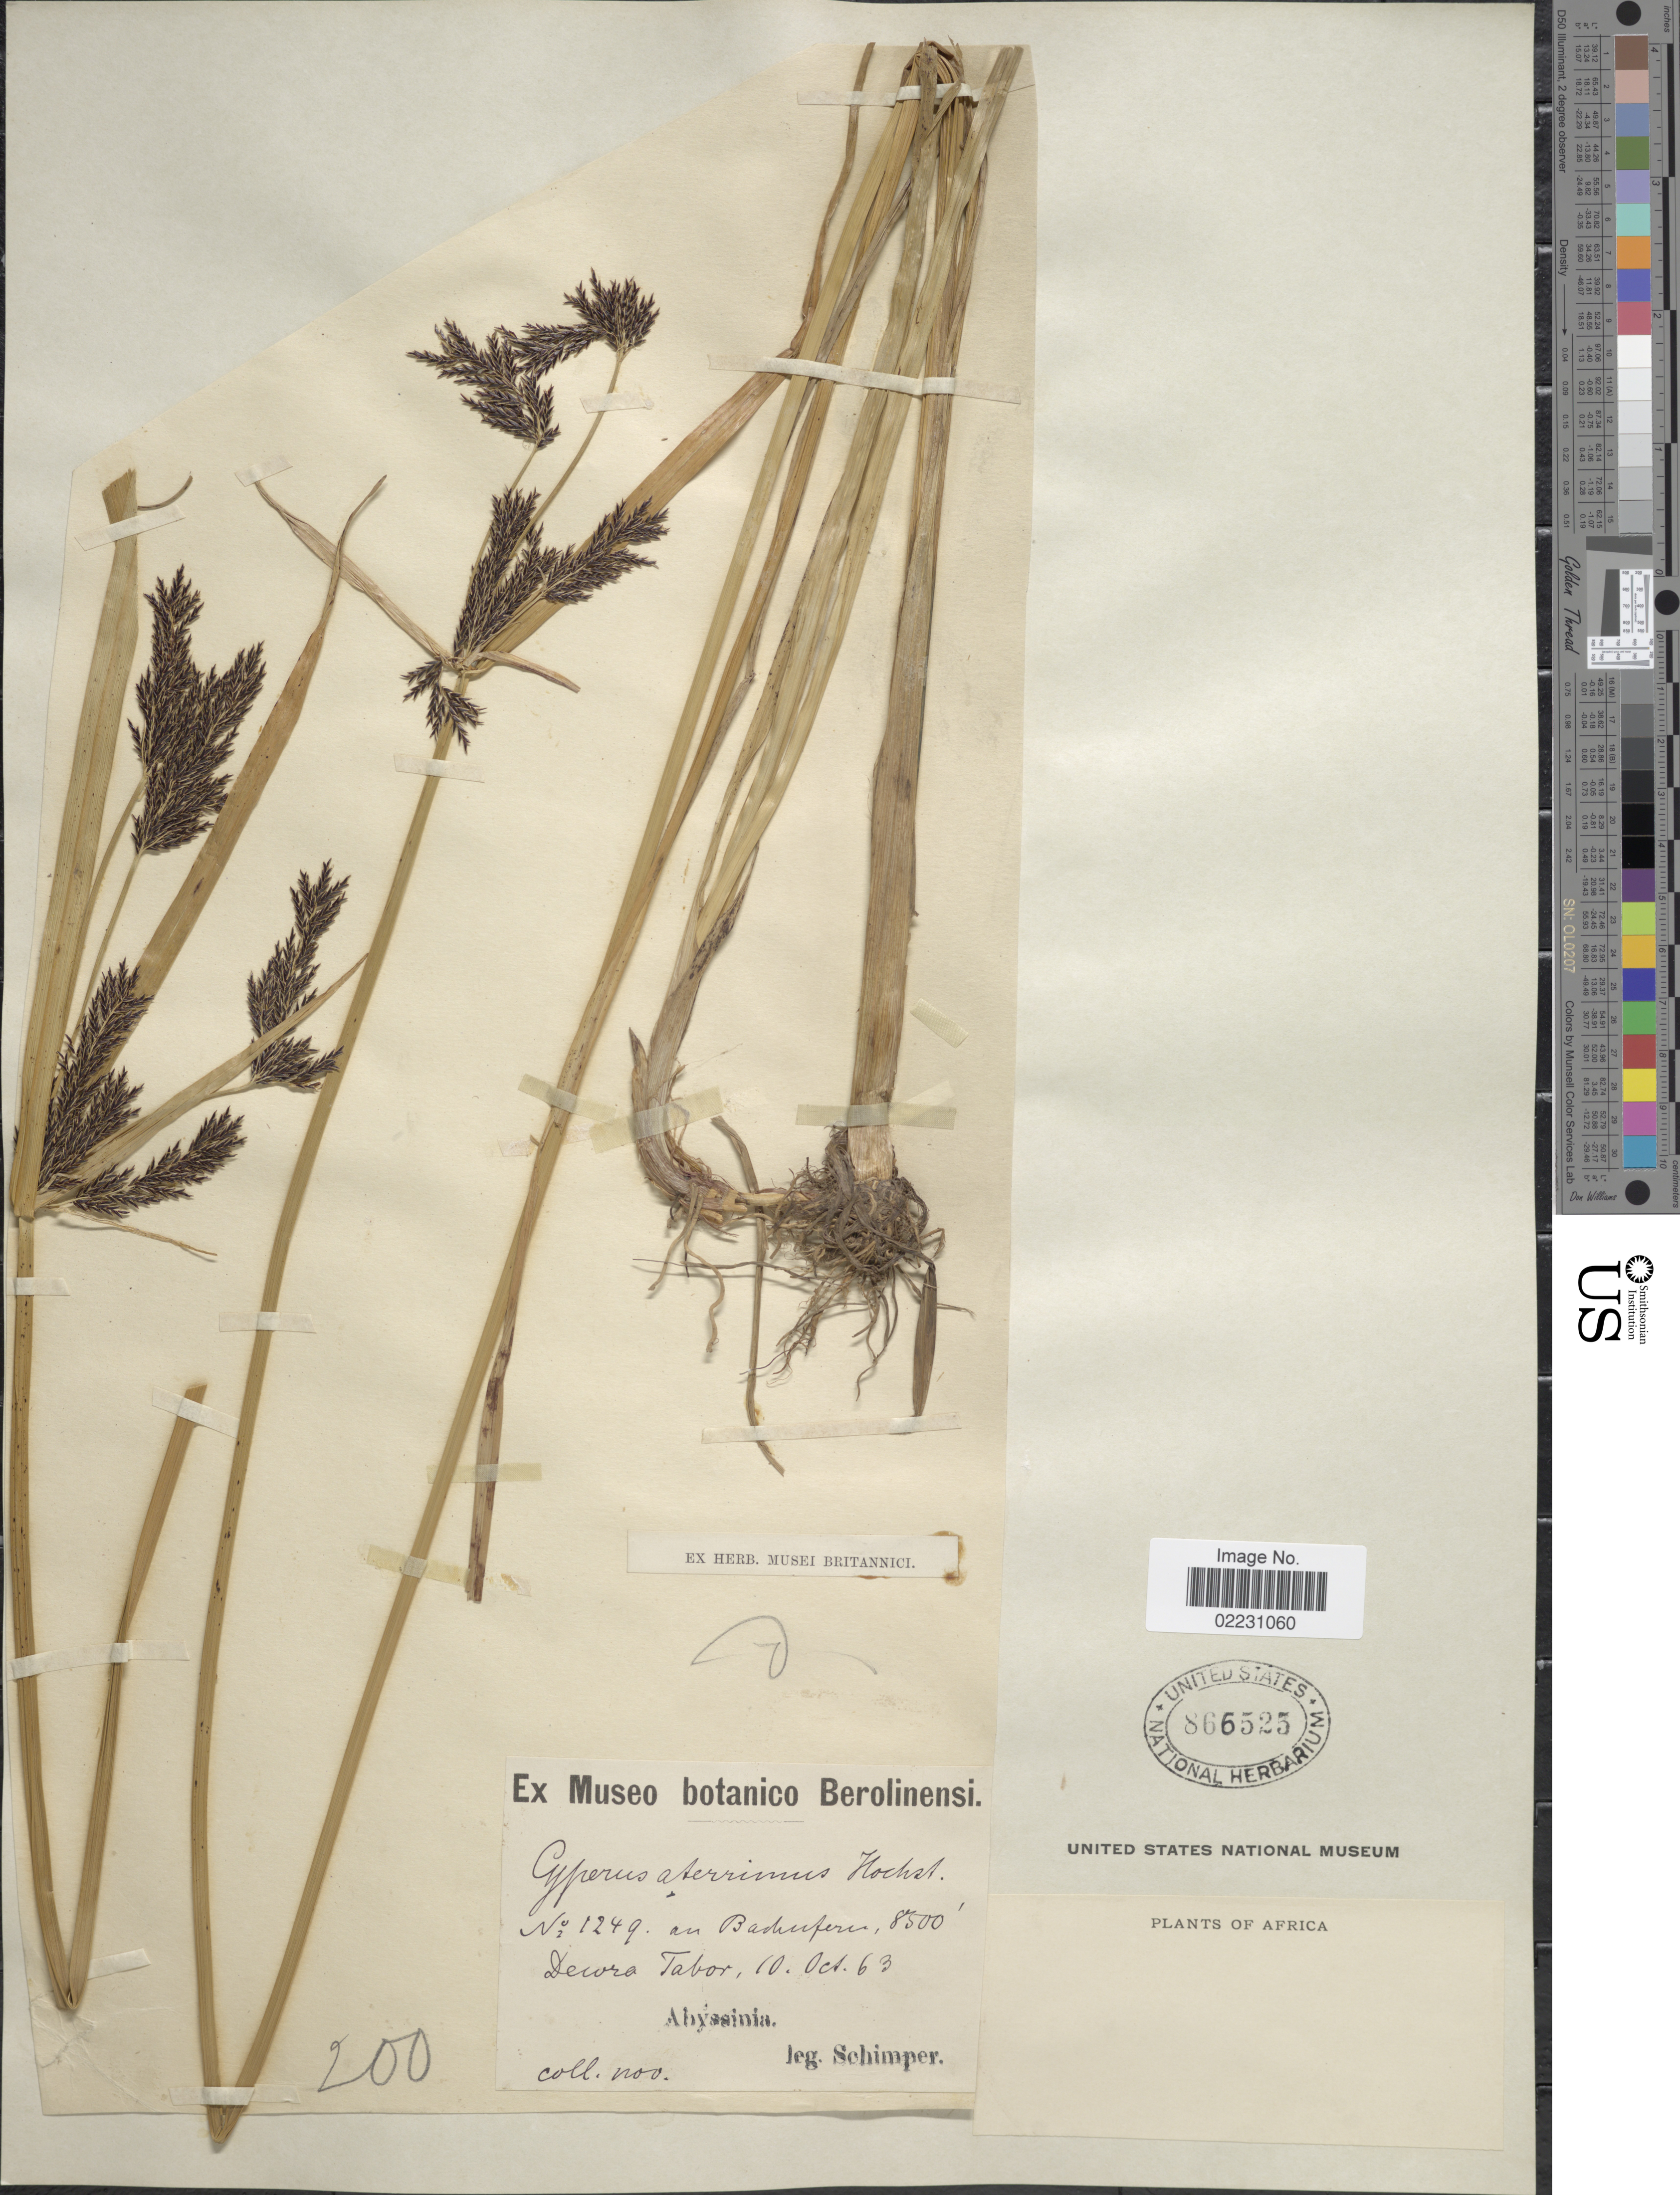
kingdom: Plantae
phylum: Tracheophyta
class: Liliopsida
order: Poales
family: Cyperaceae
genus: Cyperus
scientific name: Cyperus aterrimus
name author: Hochst. ex Steud.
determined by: Strong, Mark T., (BOT), Smithsonian Institution - National Museum of Natural History (UNITED STATES)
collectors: -. Schimper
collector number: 1249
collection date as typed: Transcribed d/m/y: 10/10/63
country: Eritrea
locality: An Bachufern, Dewra Tabor.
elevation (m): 2591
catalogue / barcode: US 866525